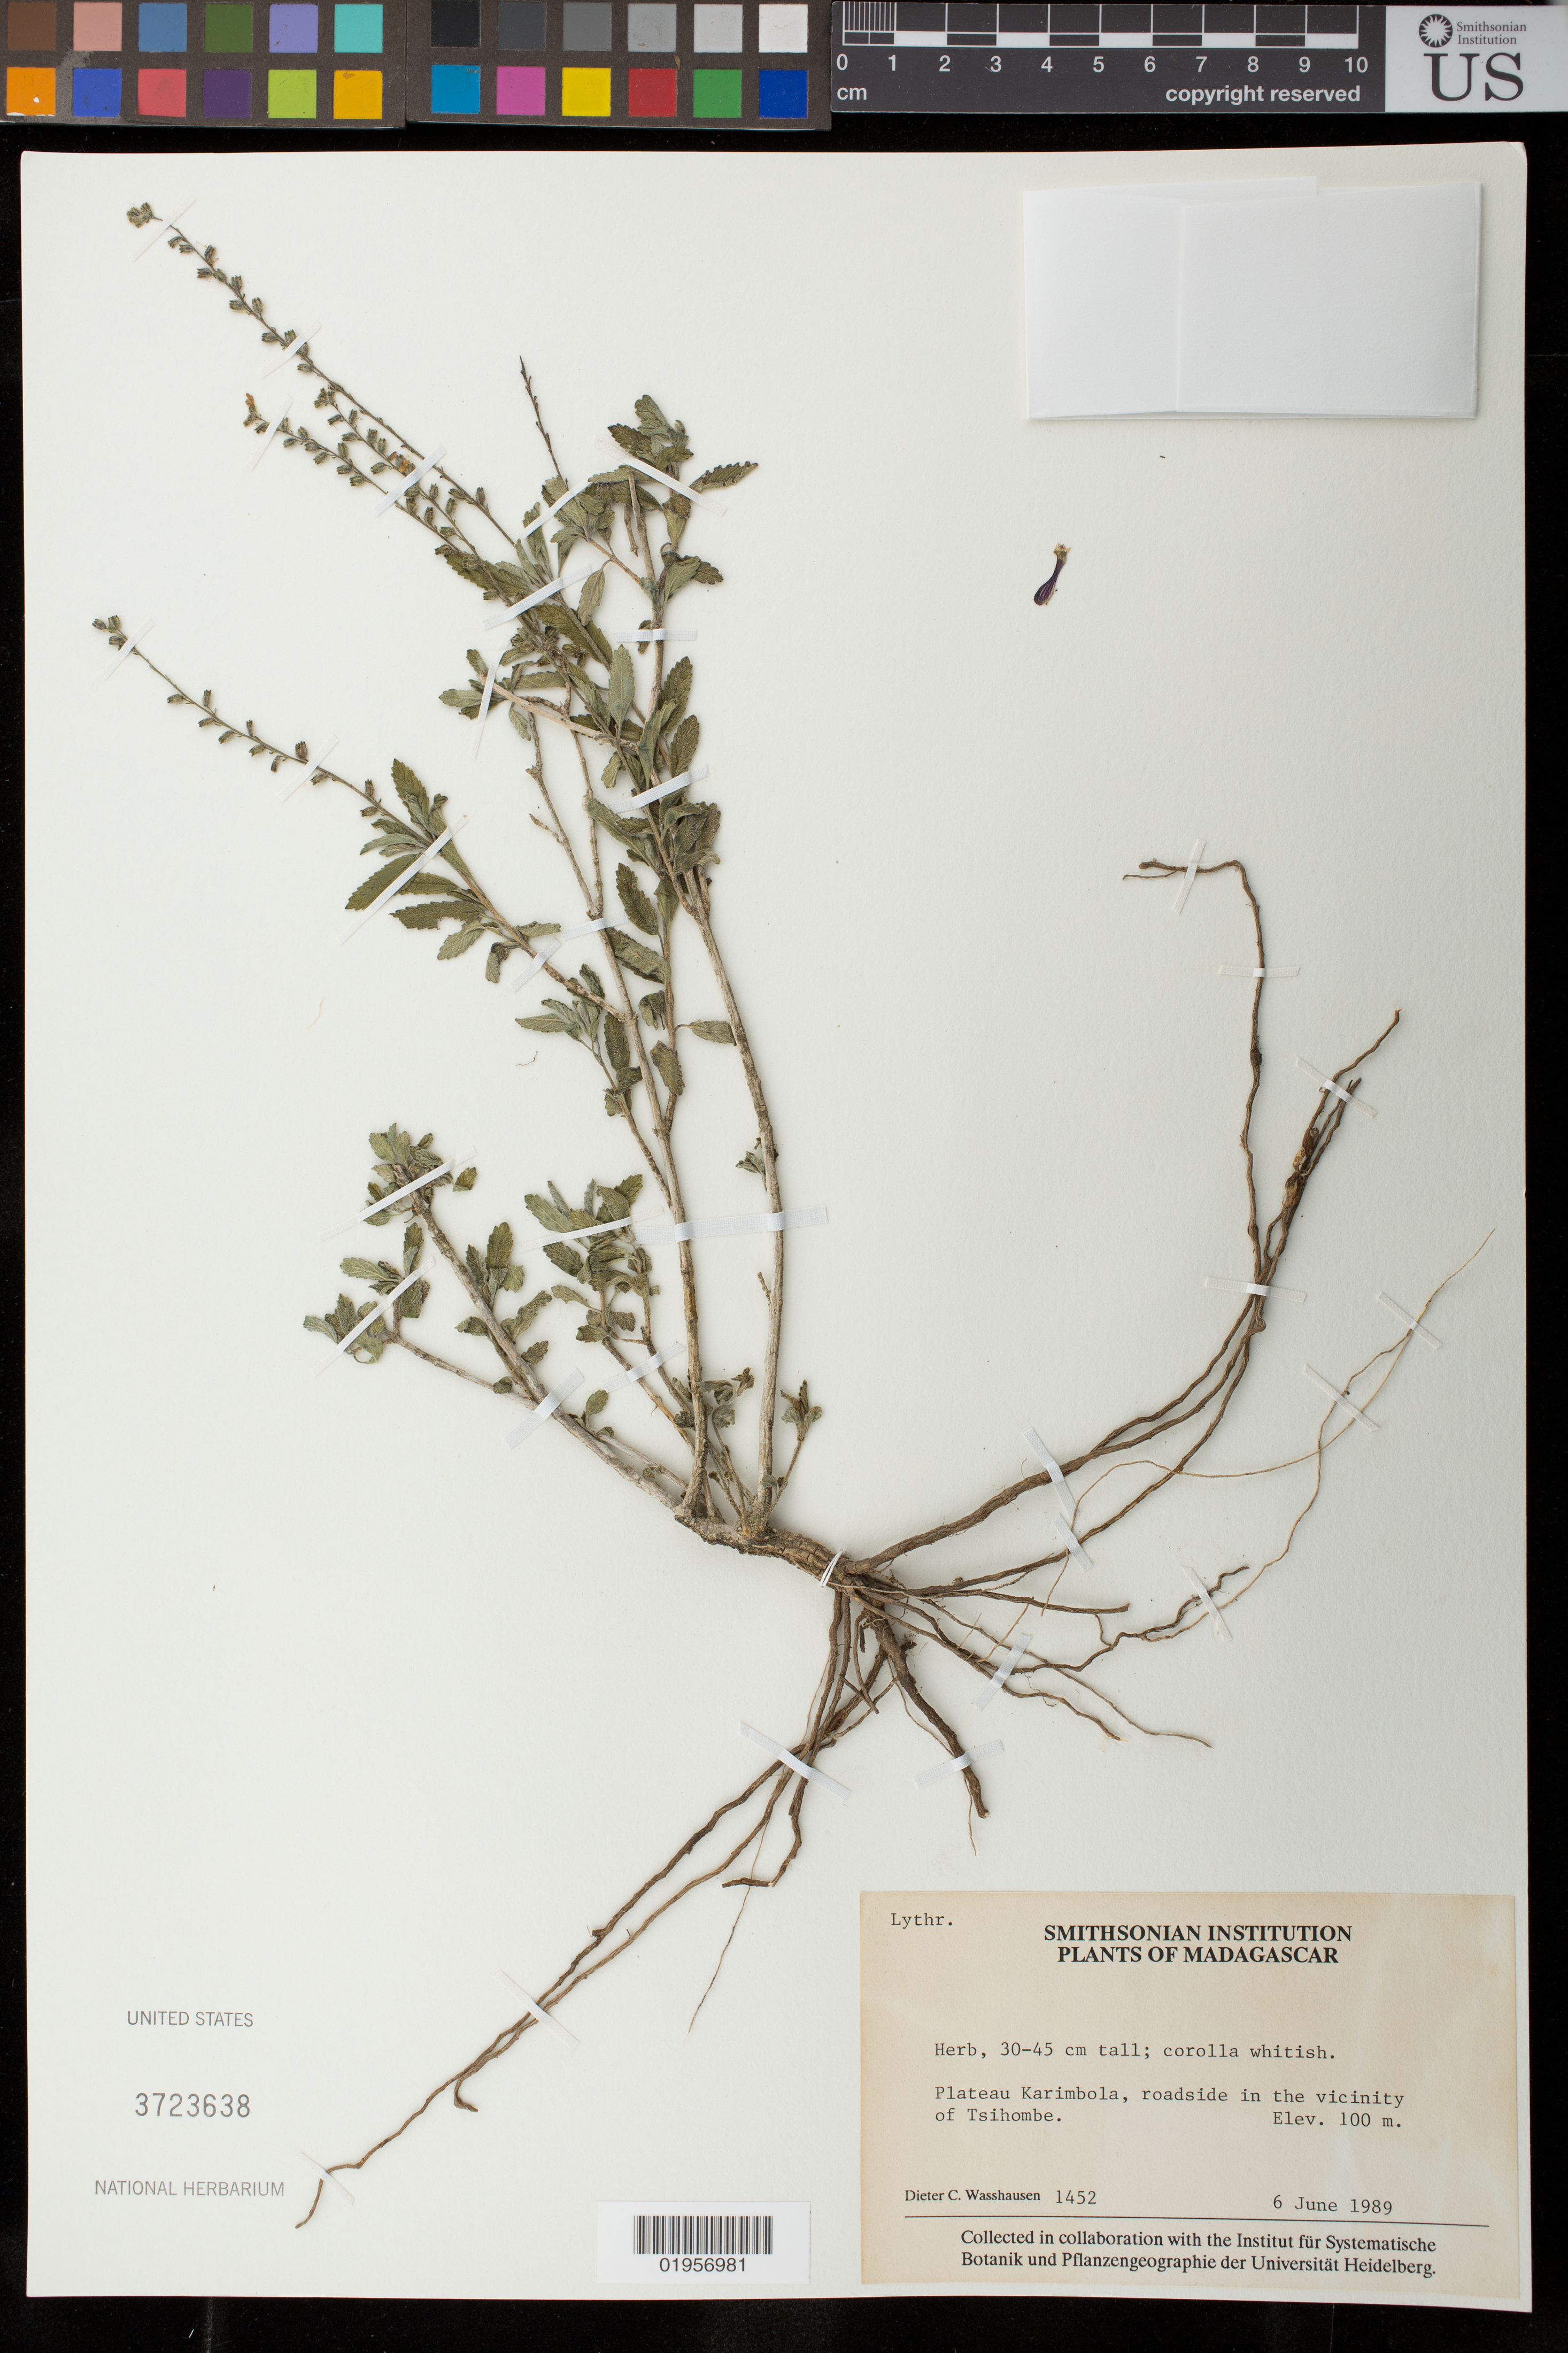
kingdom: Plantae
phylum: Tracheophyta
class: Magnoliopsida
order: Myrtales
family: Lythraceae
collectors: D. C. Wasshausen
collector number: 1452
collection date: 1989-06-06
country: Madagascar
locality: Plateau Karimbola, roadside in the vicinity of Tsihombe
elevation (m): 100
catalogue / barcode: US 3723638